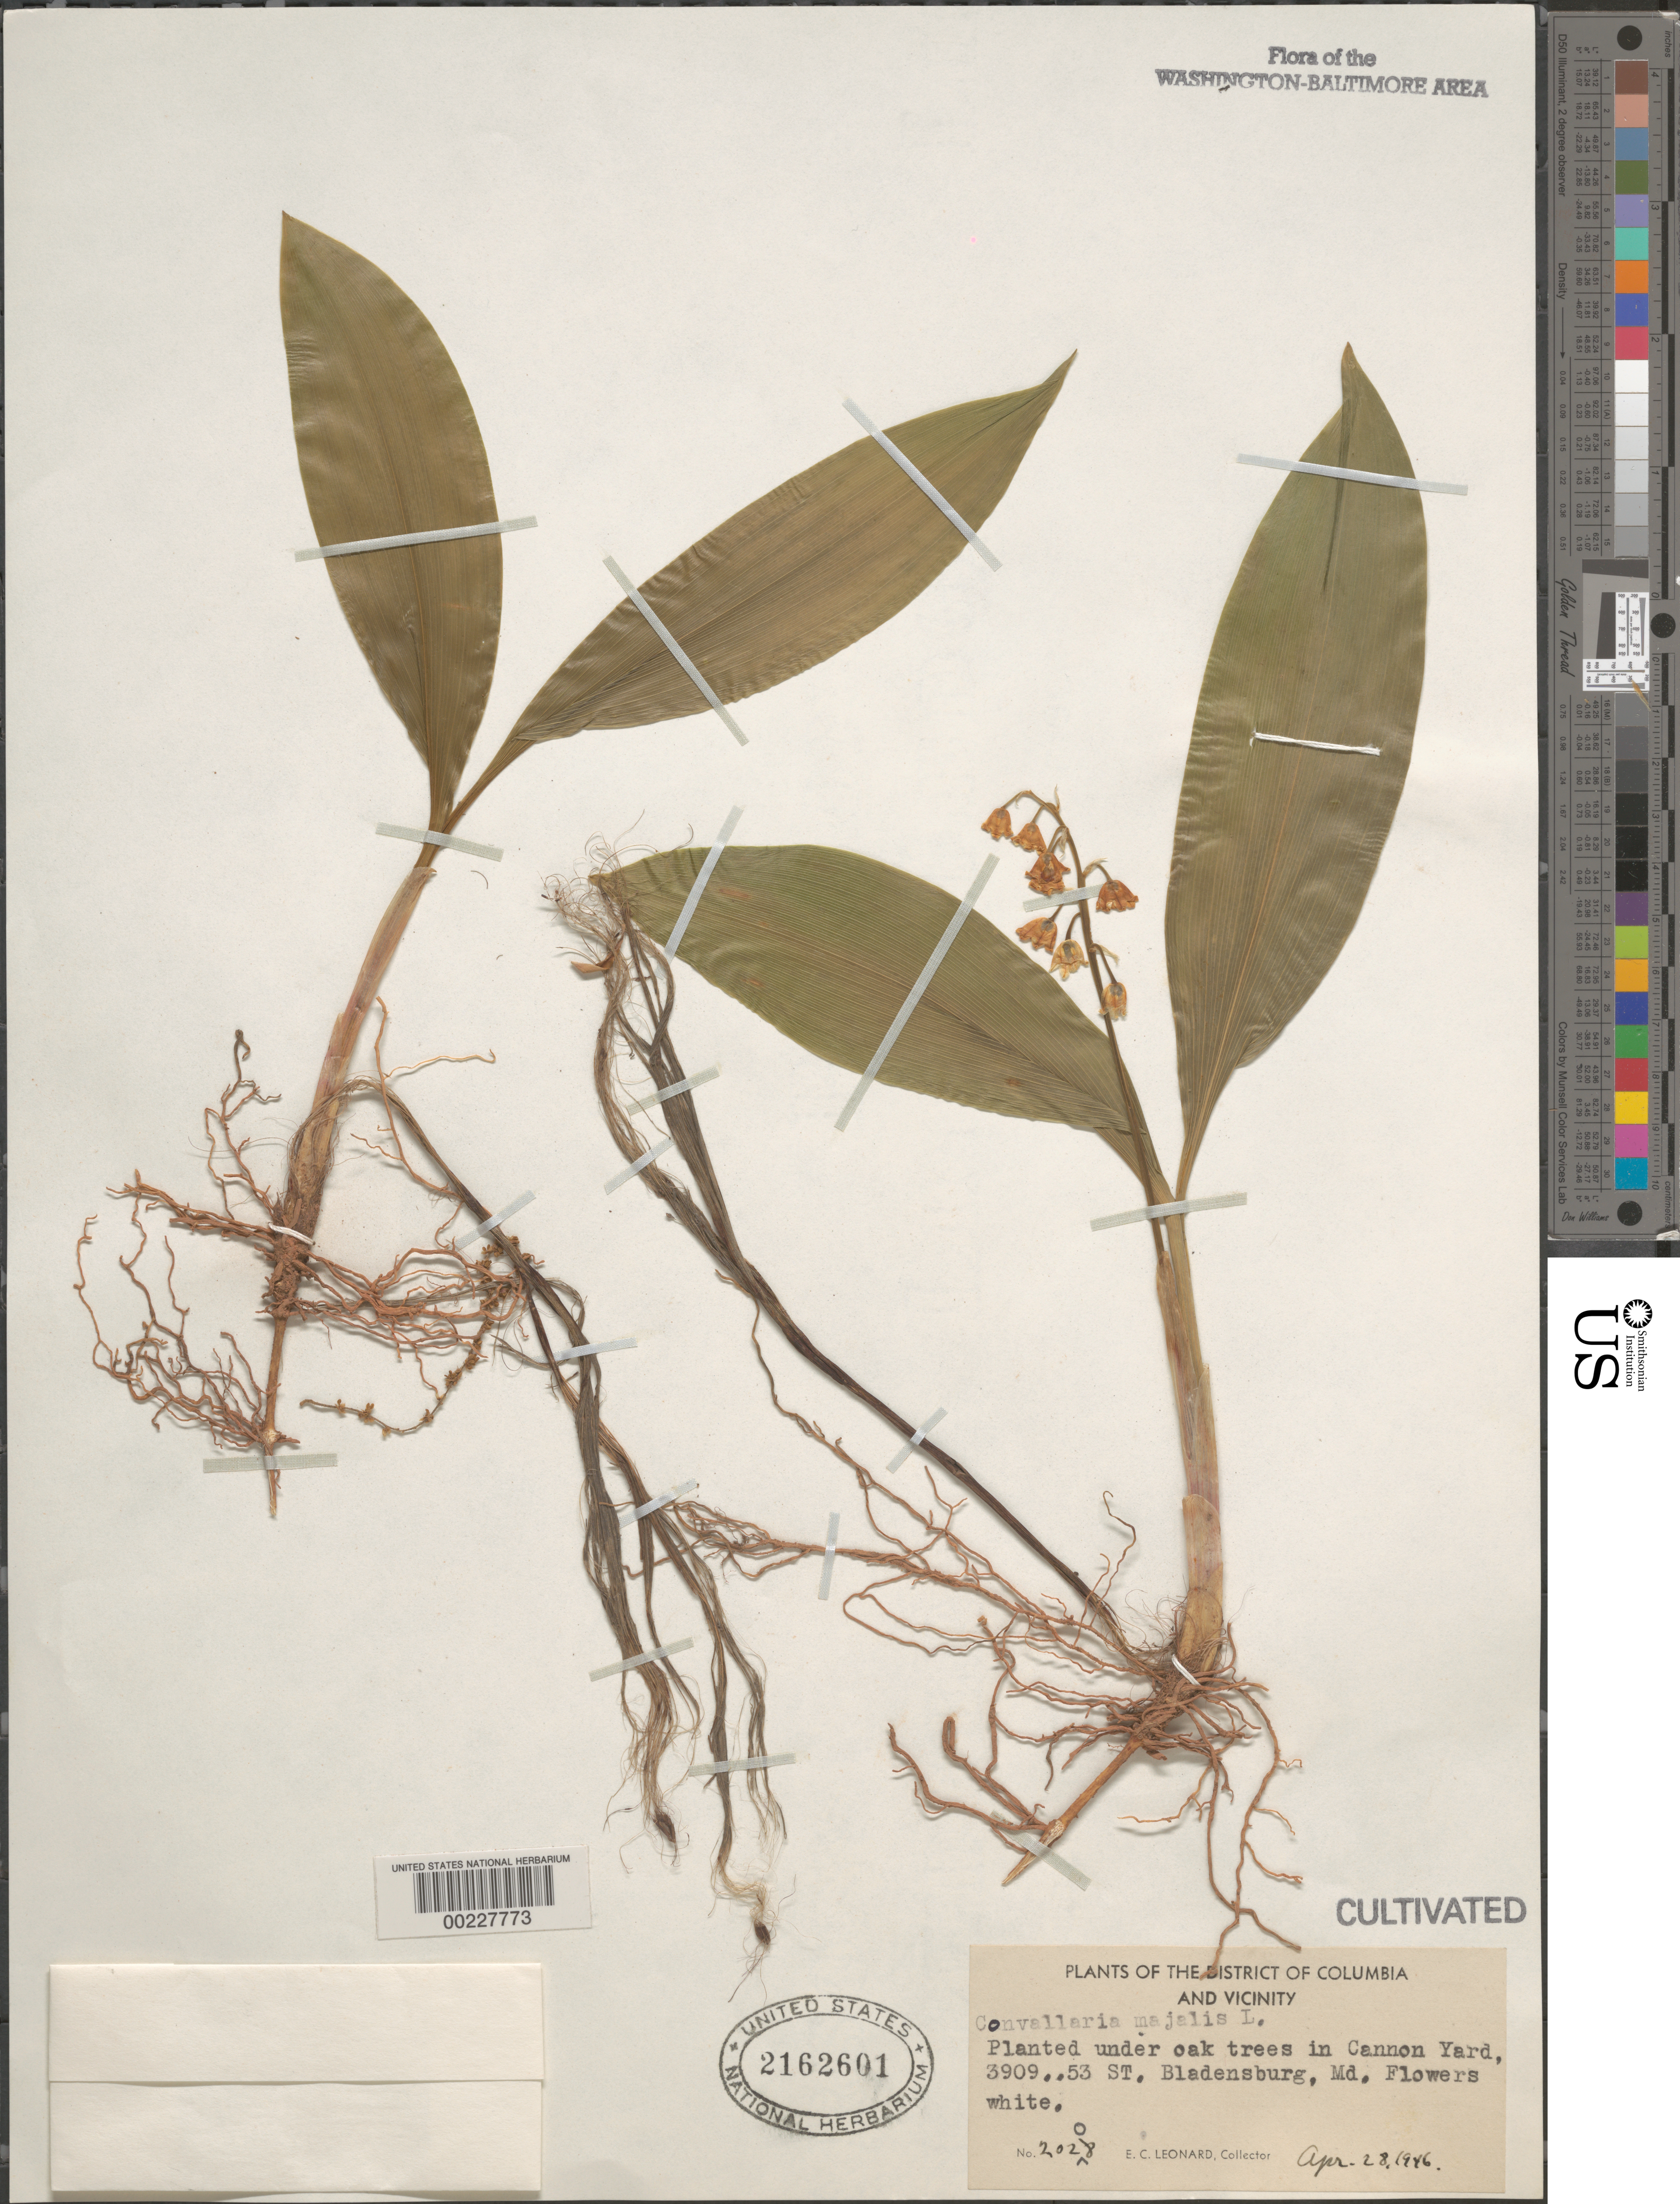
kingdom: Plantae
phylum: Tracheophyta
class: Liliopsida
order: Asparagales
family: Asparagaceae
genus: Convallaria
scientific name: Convallaria majalis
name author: L.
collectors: E. C. Leonard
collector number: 20208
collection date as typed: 28 Apr 1946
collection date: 1946-04-28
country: United States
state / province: Maryland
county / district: Prince George's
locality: Bladensburg, 3909 53 St, cannon yard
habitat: Planted under oak trees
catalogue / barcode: US 2162601